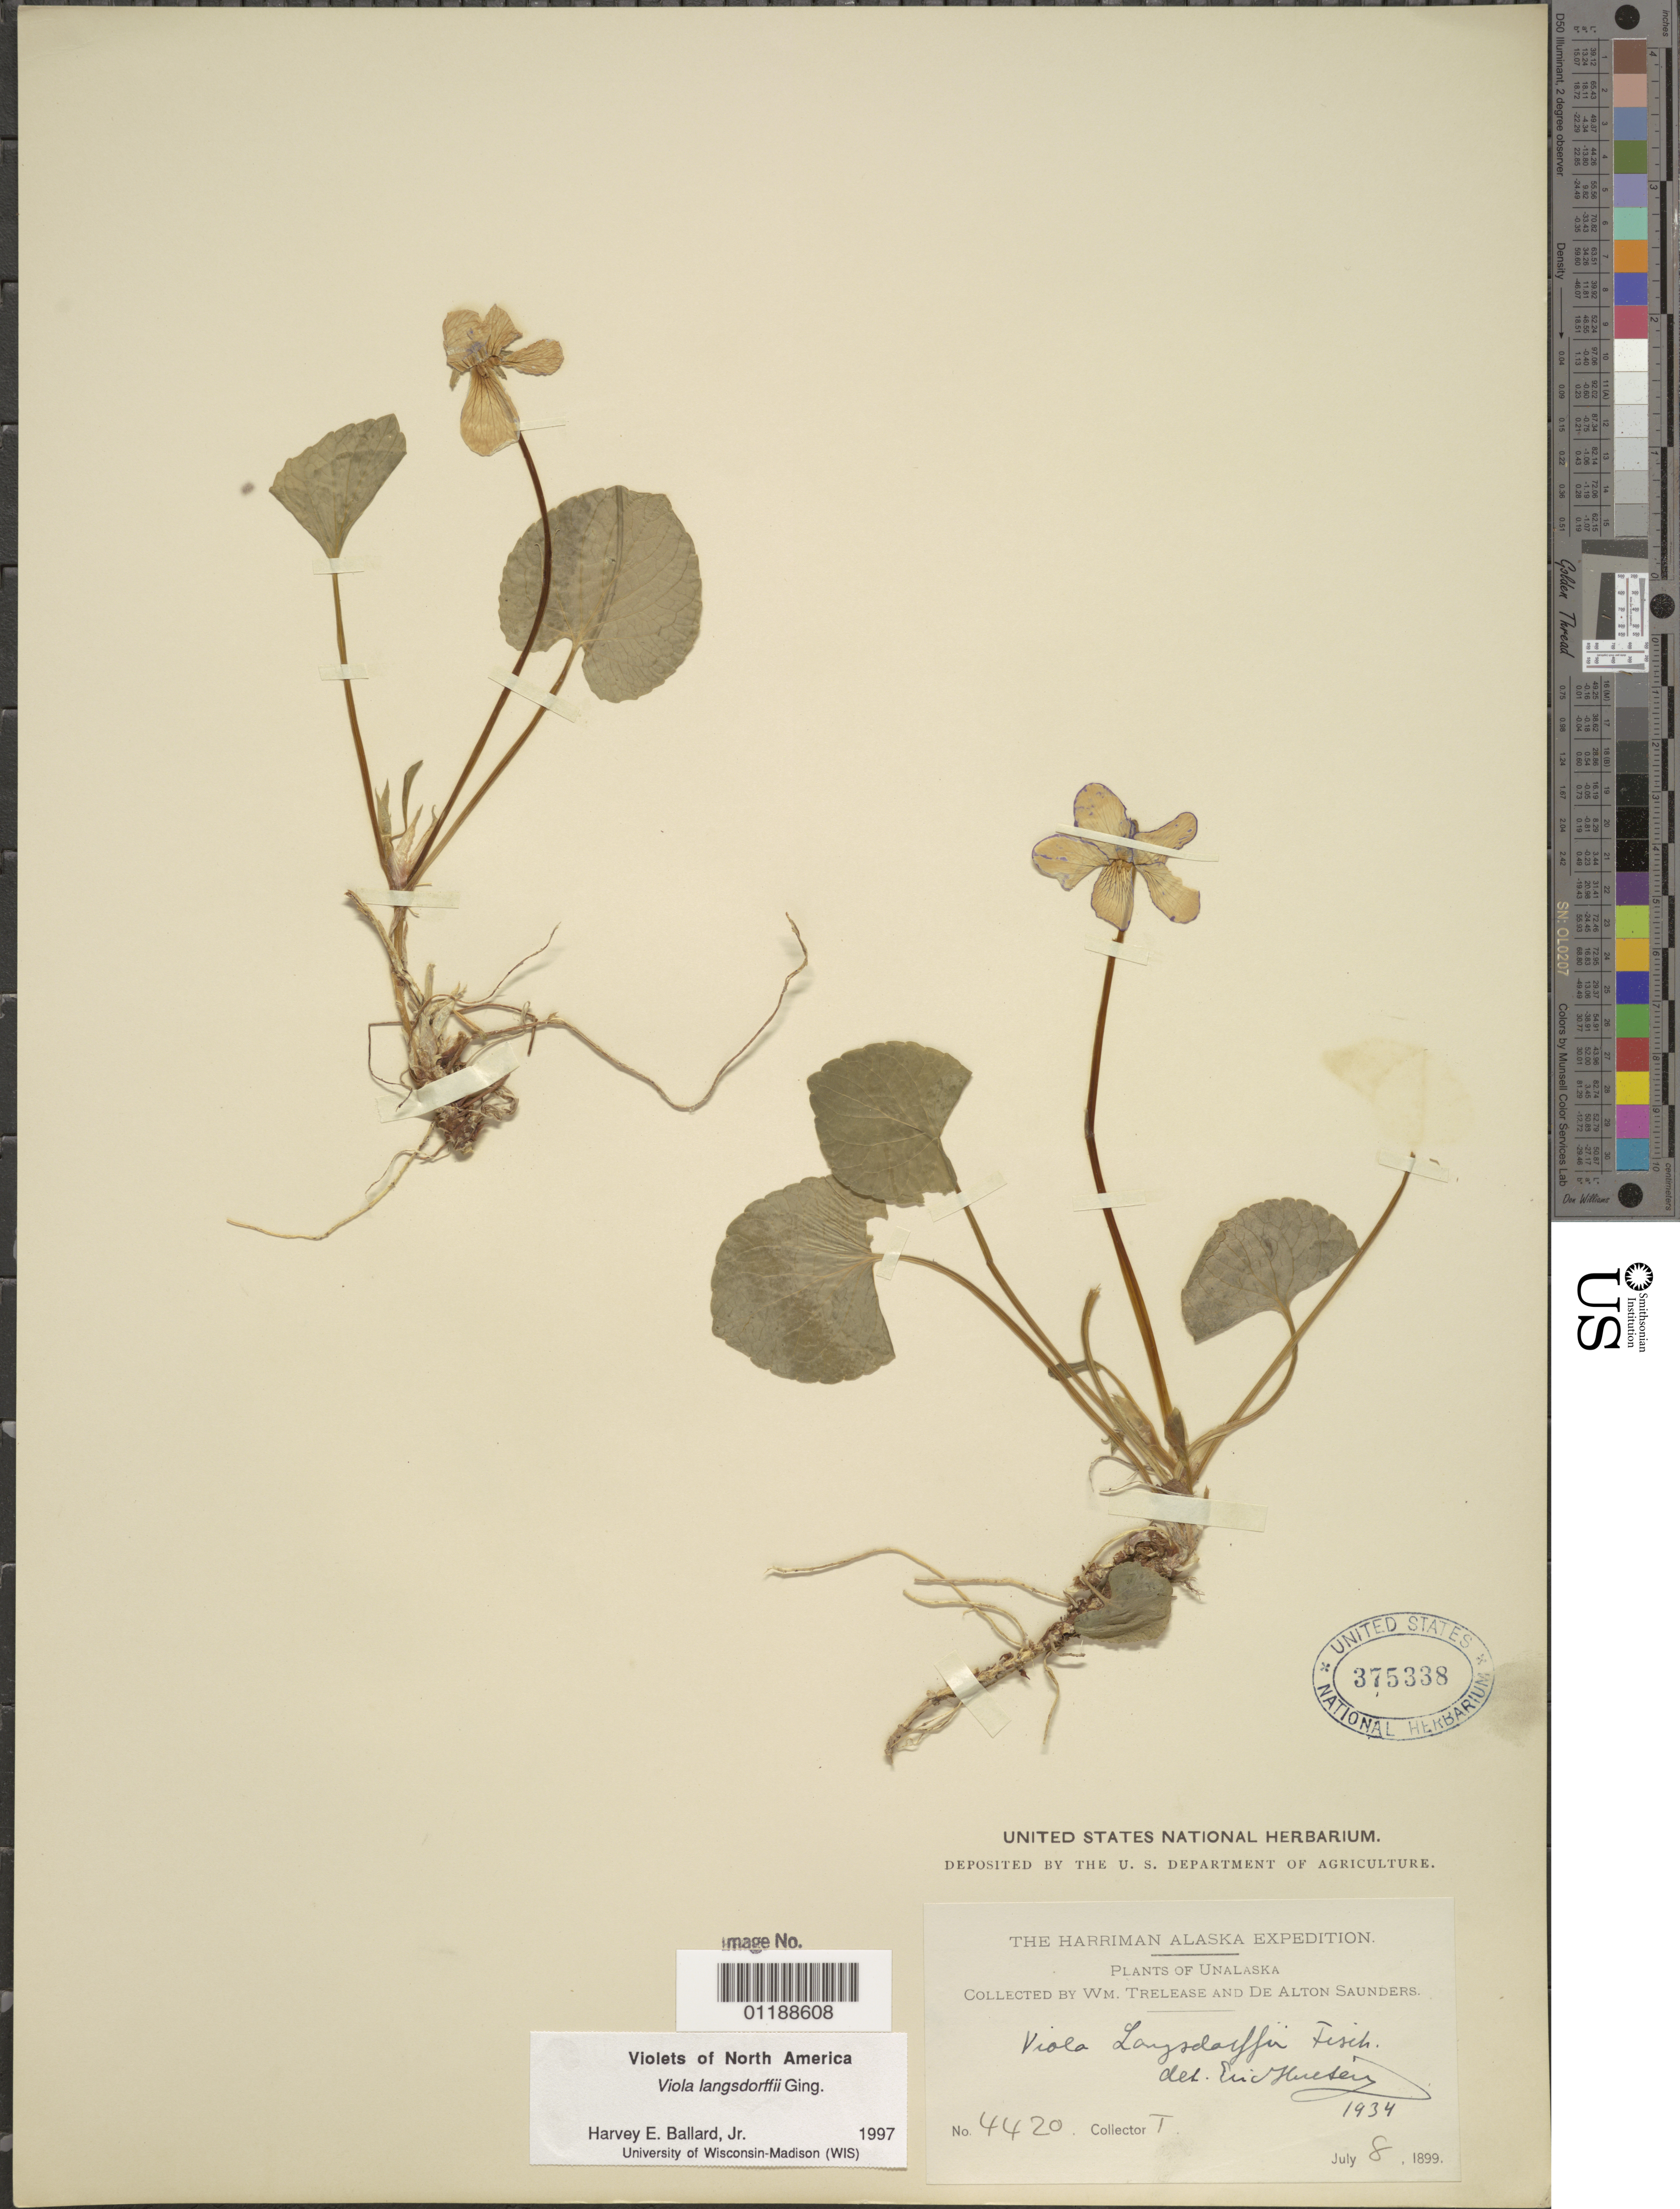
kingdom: Plantae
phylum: Tracheophyta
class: Magnoliopsida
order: Malpighiales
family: Violaceae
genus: Viola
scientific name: Viola langsdorffii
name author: Fisch. ex Ging.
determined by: Ballard, Harvey E.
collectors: W. Trelease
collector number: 4420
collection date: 1899-07-08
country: United States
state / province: Alaska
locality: Unalaska.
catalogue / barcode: US 375338